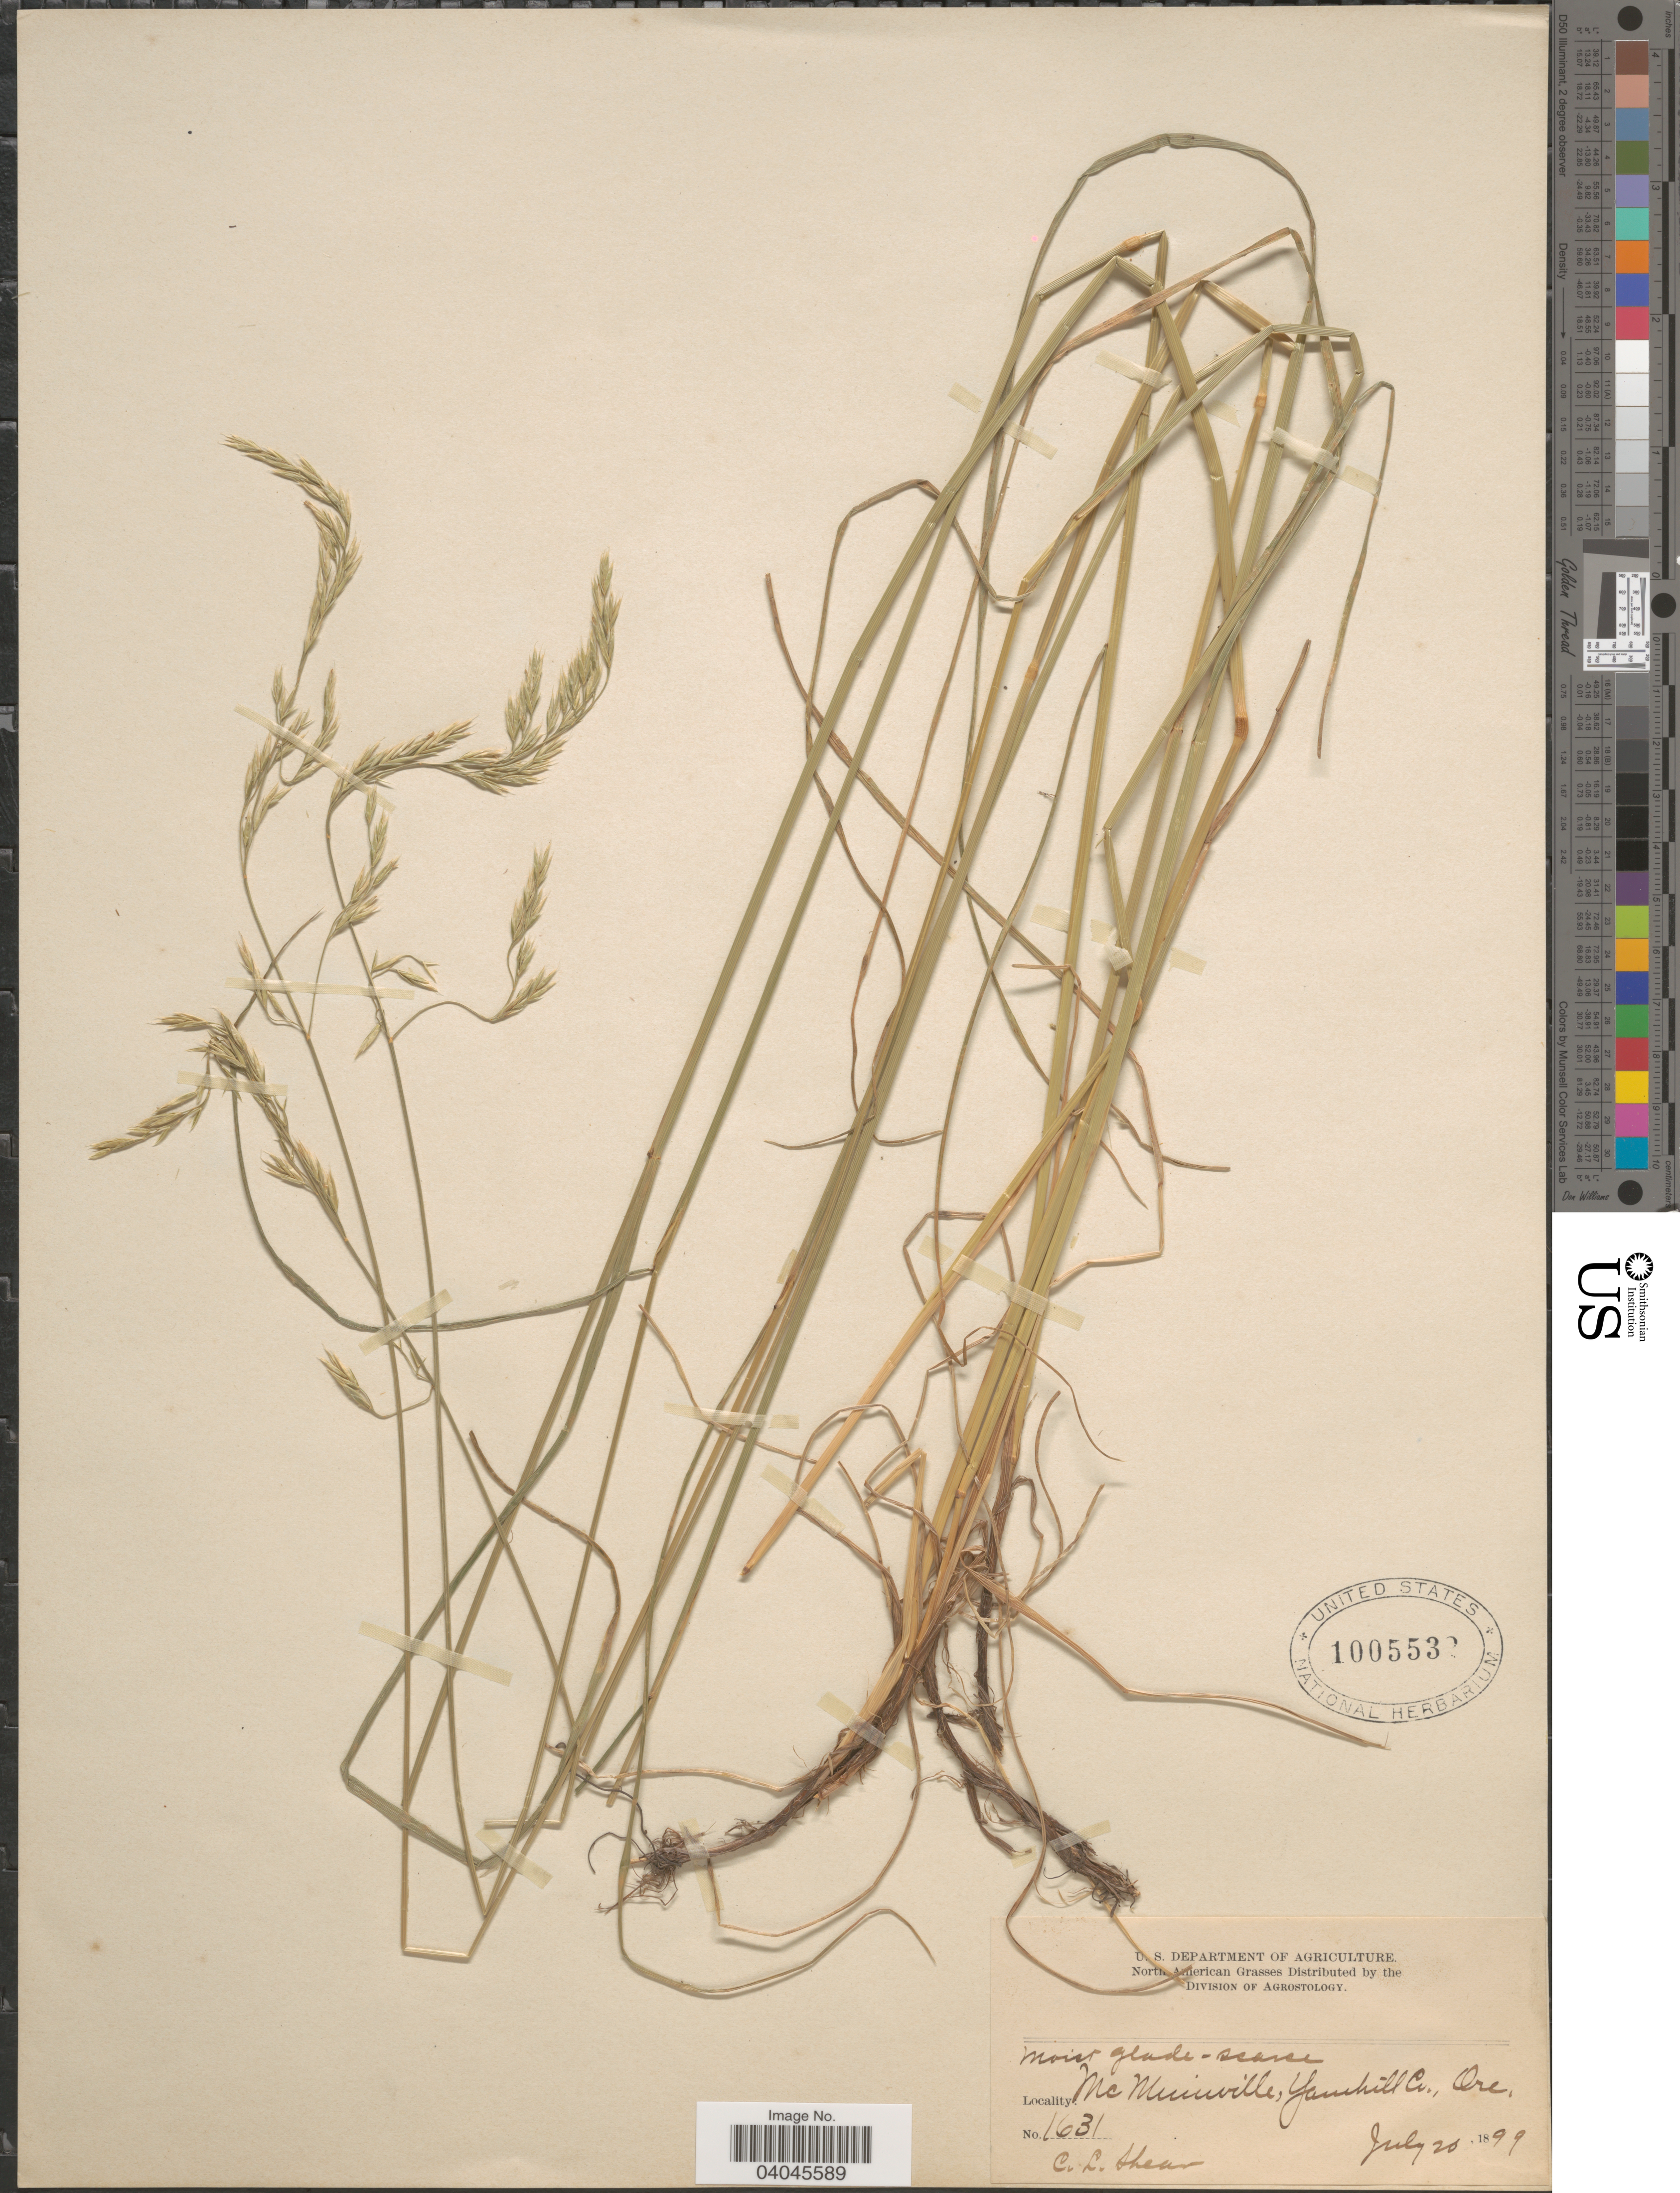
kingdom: Plantae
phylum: Tracheophyta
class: Liliopsida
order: Poales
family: Poaceae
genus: Festuca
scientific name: Festuca rubra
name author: L.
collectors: C. L. Shear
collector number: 1631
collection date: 1899-07-20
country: United States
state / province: Oregon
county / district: Yamhill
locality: McMinnville, Yamhill Co.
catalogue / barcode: US 1005532